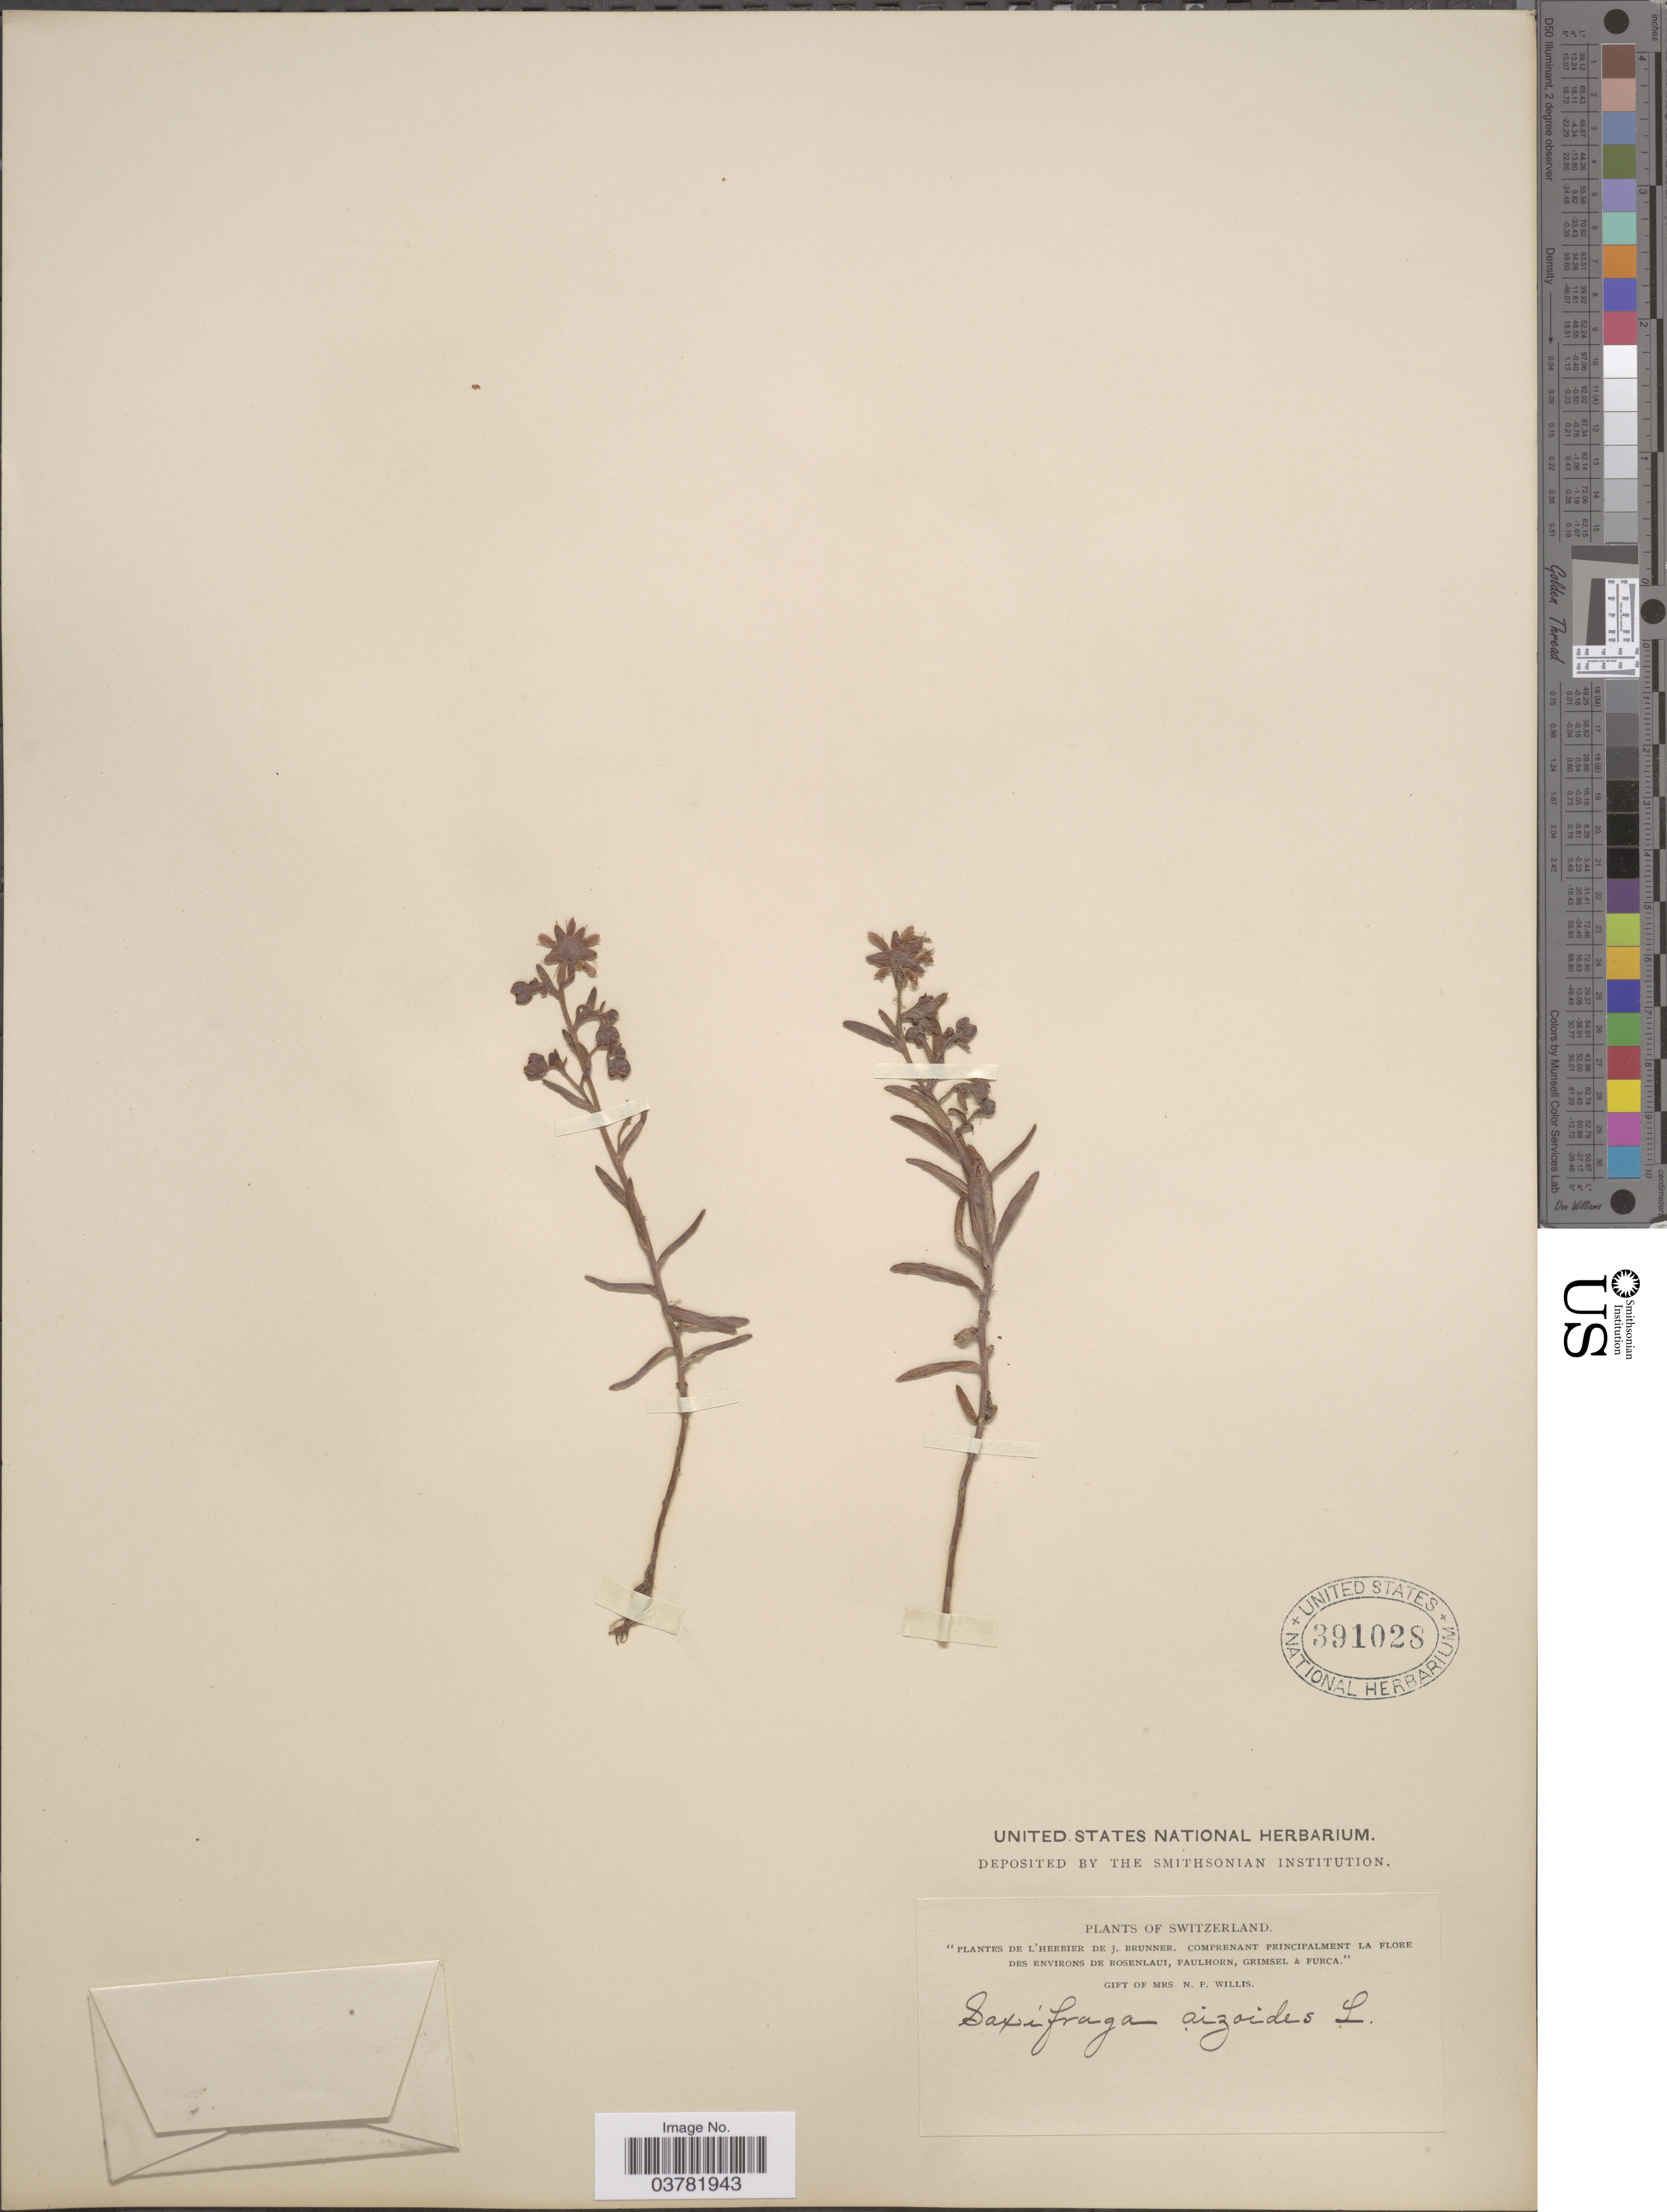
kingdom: Plantae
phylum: Tracheophyta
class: Magnoliopsida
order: Saxifragales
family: Saxifragaceae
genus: Saxifraga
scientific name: Saxifraga aizoides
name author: L.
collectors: J. Brunner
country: Switzerland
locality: Des environs de Rosenlaui, Faulhorn, Grimsel & Furca.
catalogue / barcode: US 391028